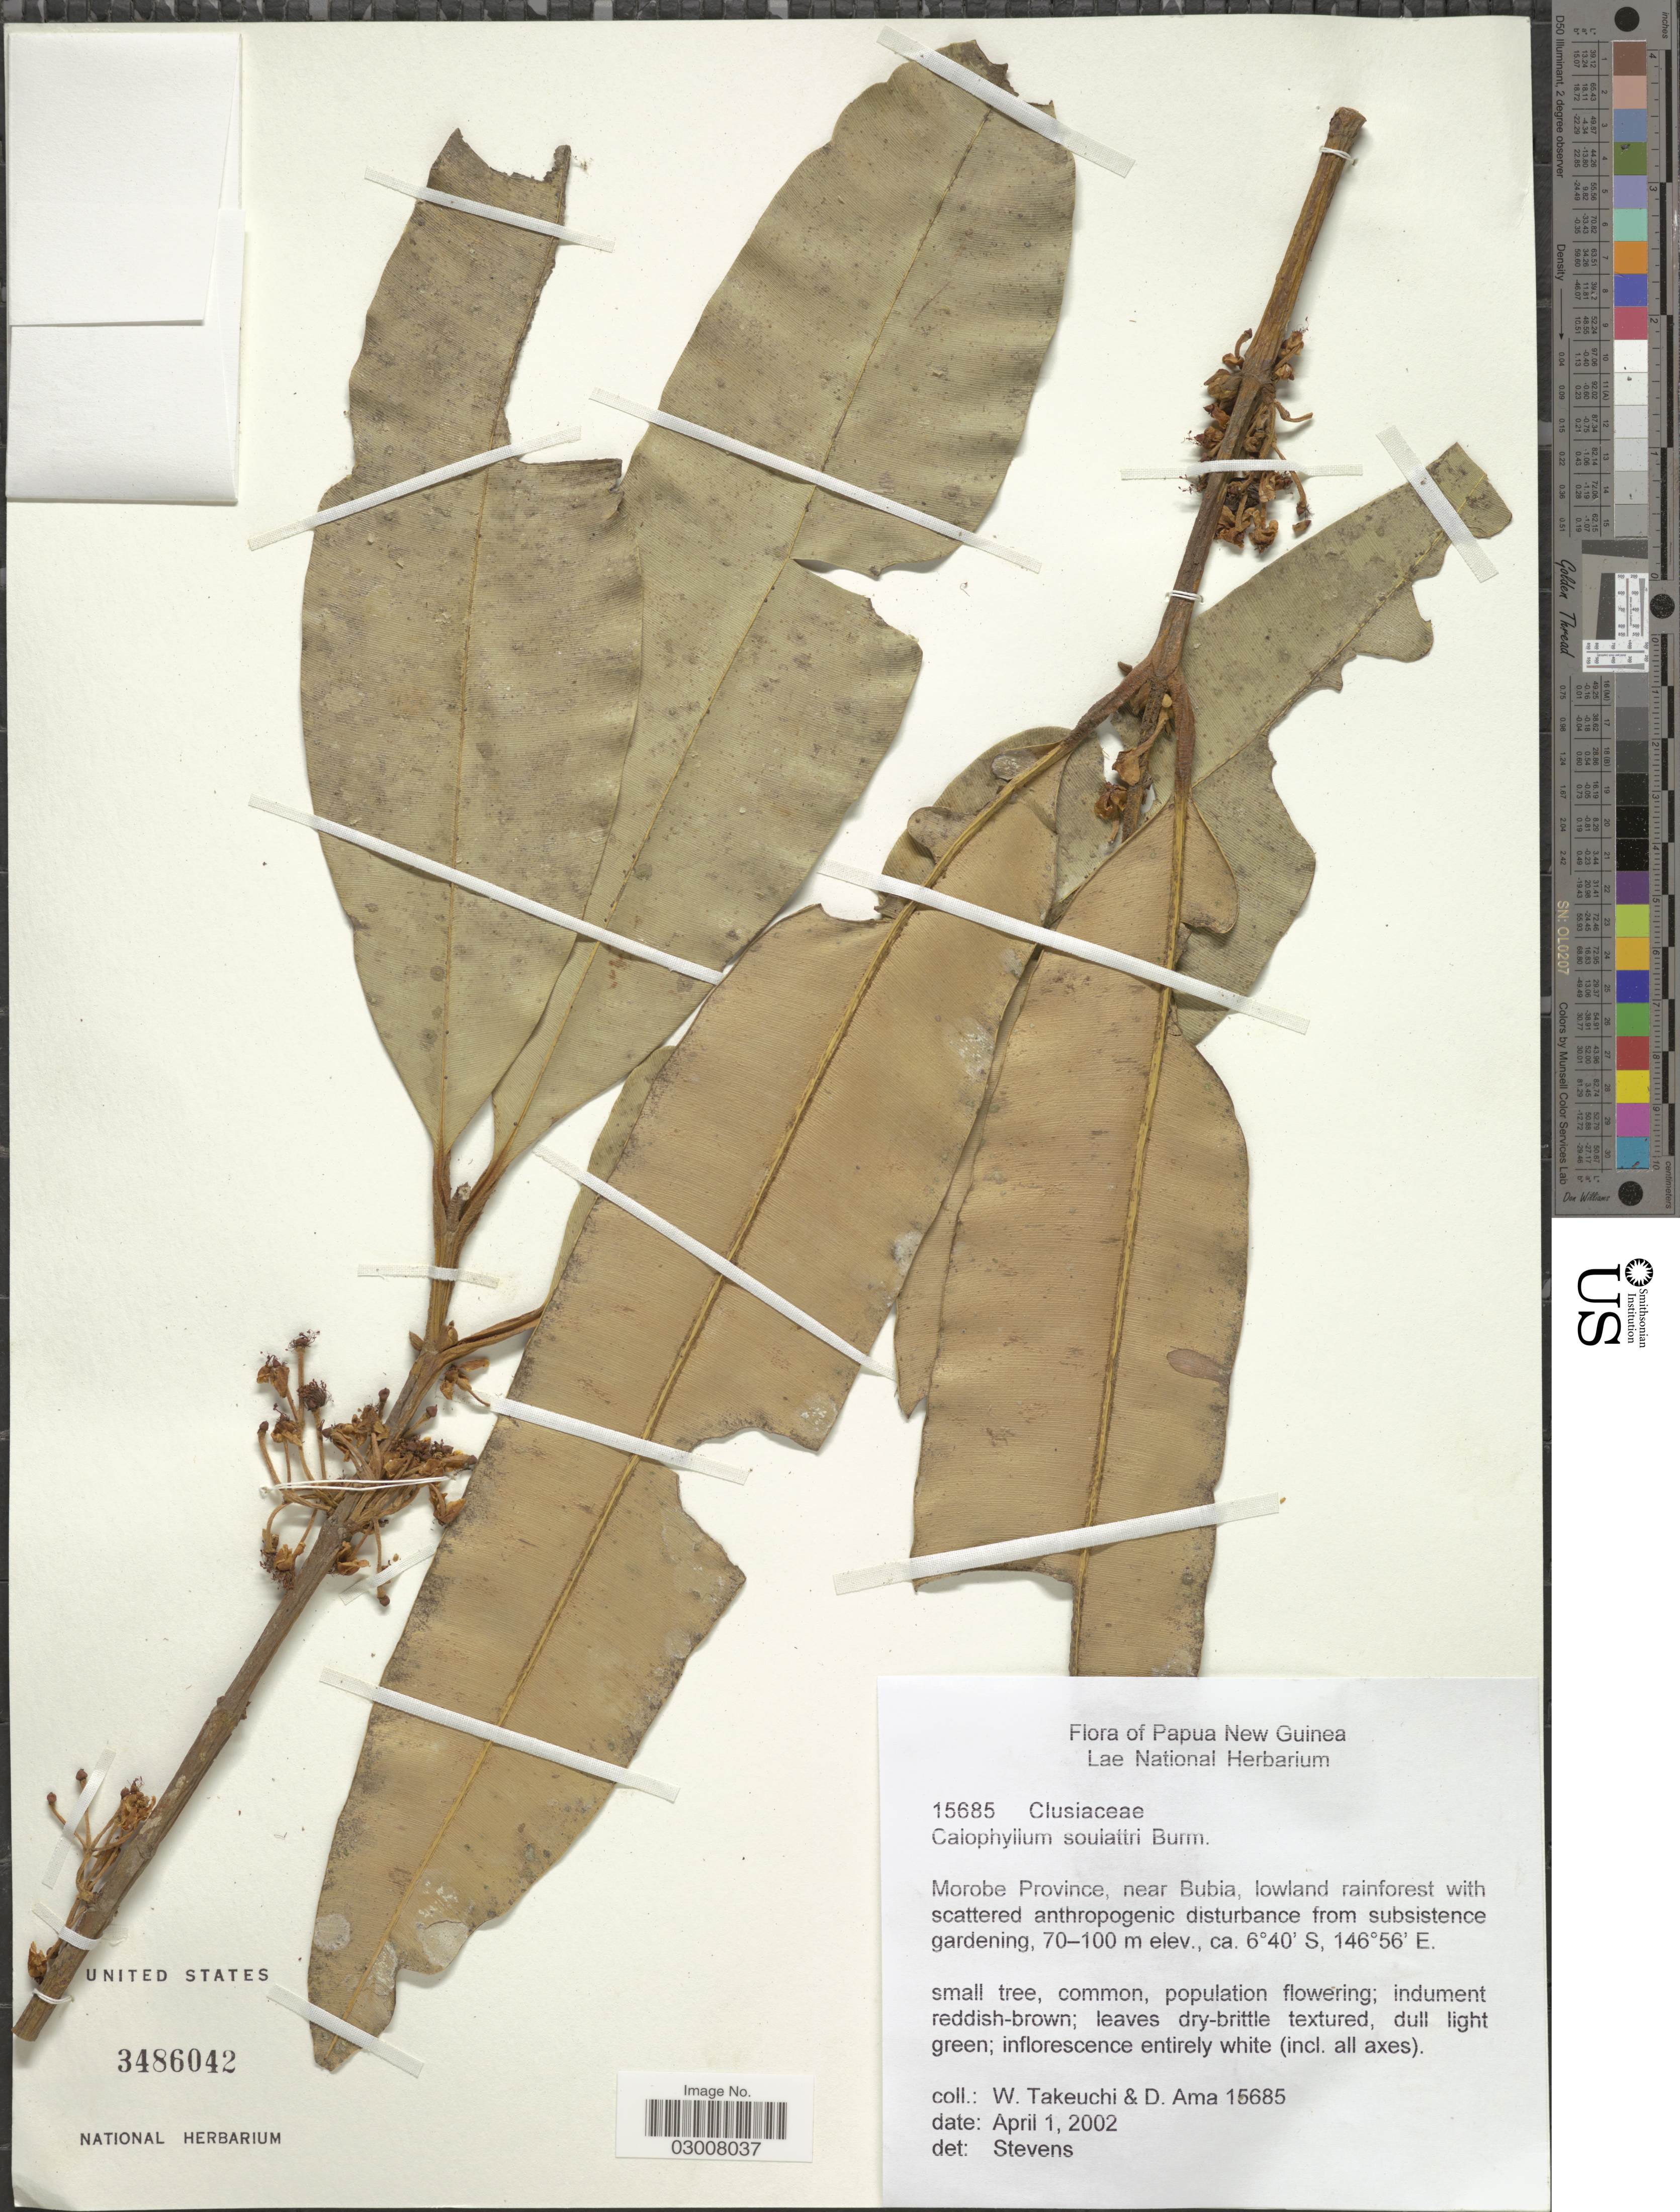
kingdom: Plantae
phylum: Tracheophyta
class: Magnoliopsida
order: Malpighiales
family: Calophyllaceae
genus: Calophyllum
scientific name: Calophyllum soulattri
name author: Burm. f.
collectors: W. Takeuchi & D. Ama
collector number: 15685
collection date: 2002-04-01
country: Papua New Guinea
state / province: Morobe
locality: Near Bubua.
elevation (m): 70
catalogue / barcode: US 3486042